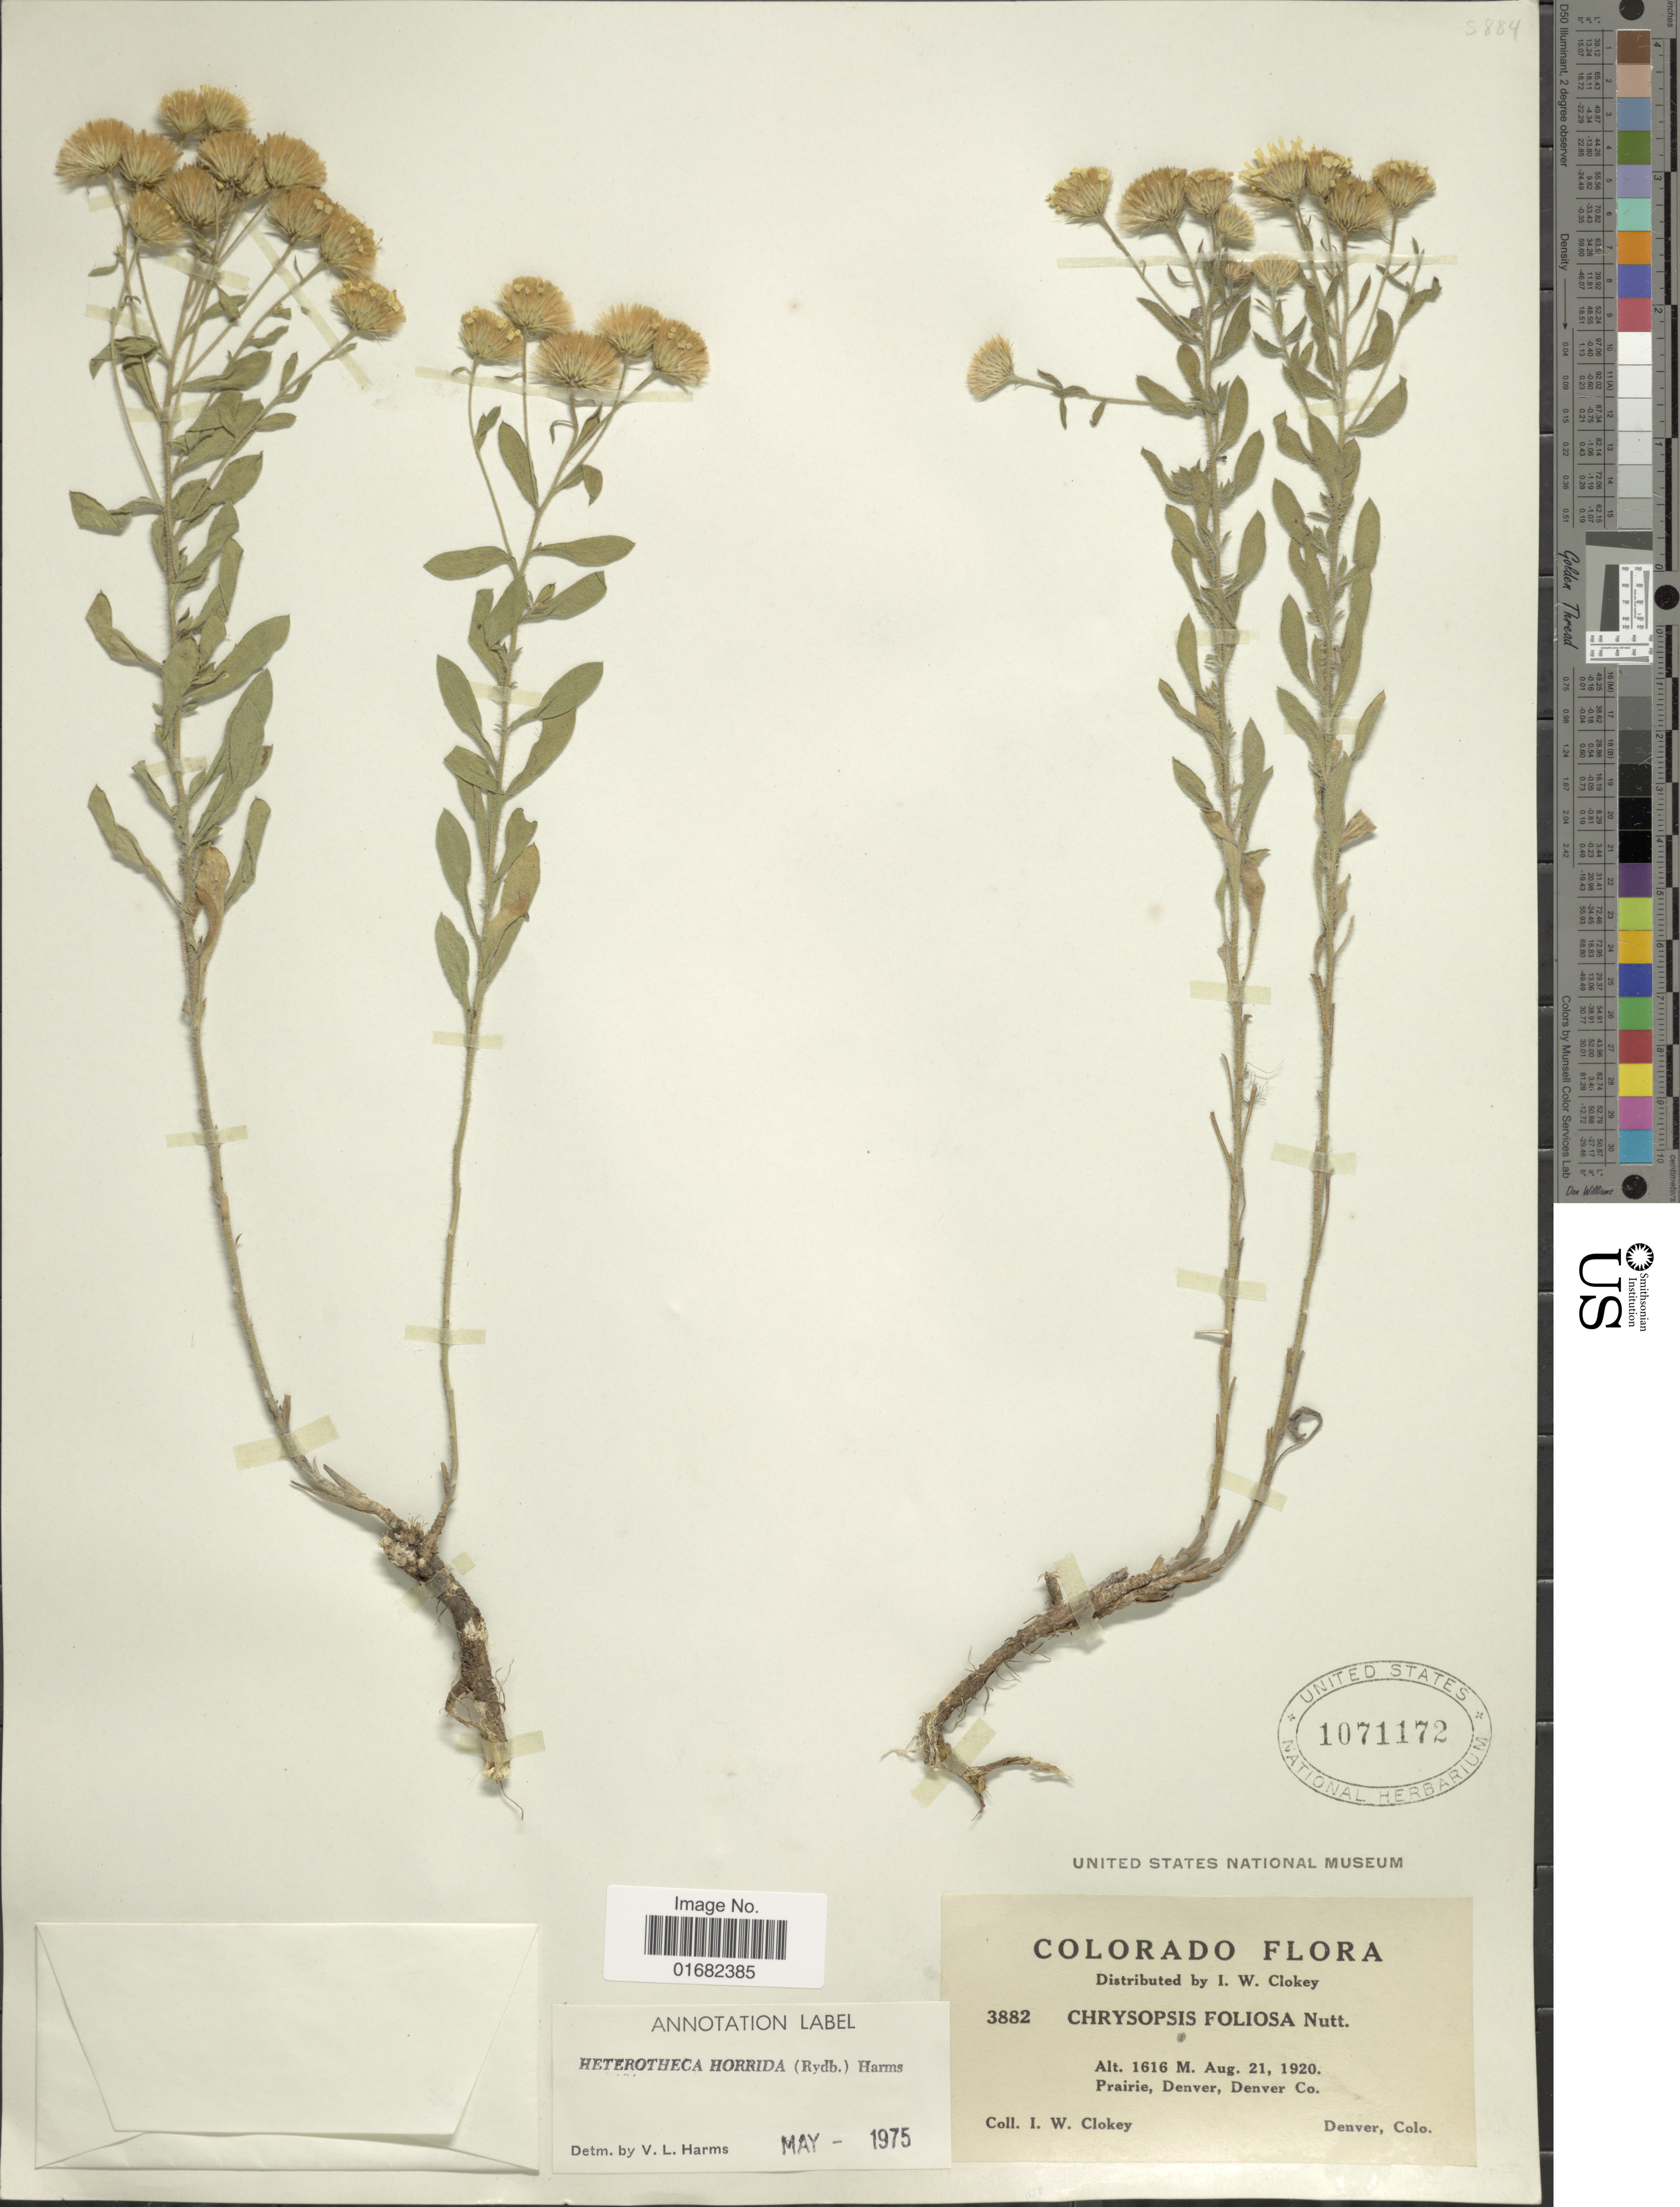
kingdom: Plantae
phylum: Tracheophyta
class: Magnoliopsida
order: Asterales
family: Asteraceae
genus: Heterotheca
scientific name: Heterotheca horrida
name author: (Rydb.) V.L. Harms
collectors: I. W. Clokey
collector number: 3882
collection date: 1920-08-21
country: United States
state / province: Colorado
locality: Prairie, Denver, Denver Co.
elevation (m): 1616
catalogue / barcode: US 1071172